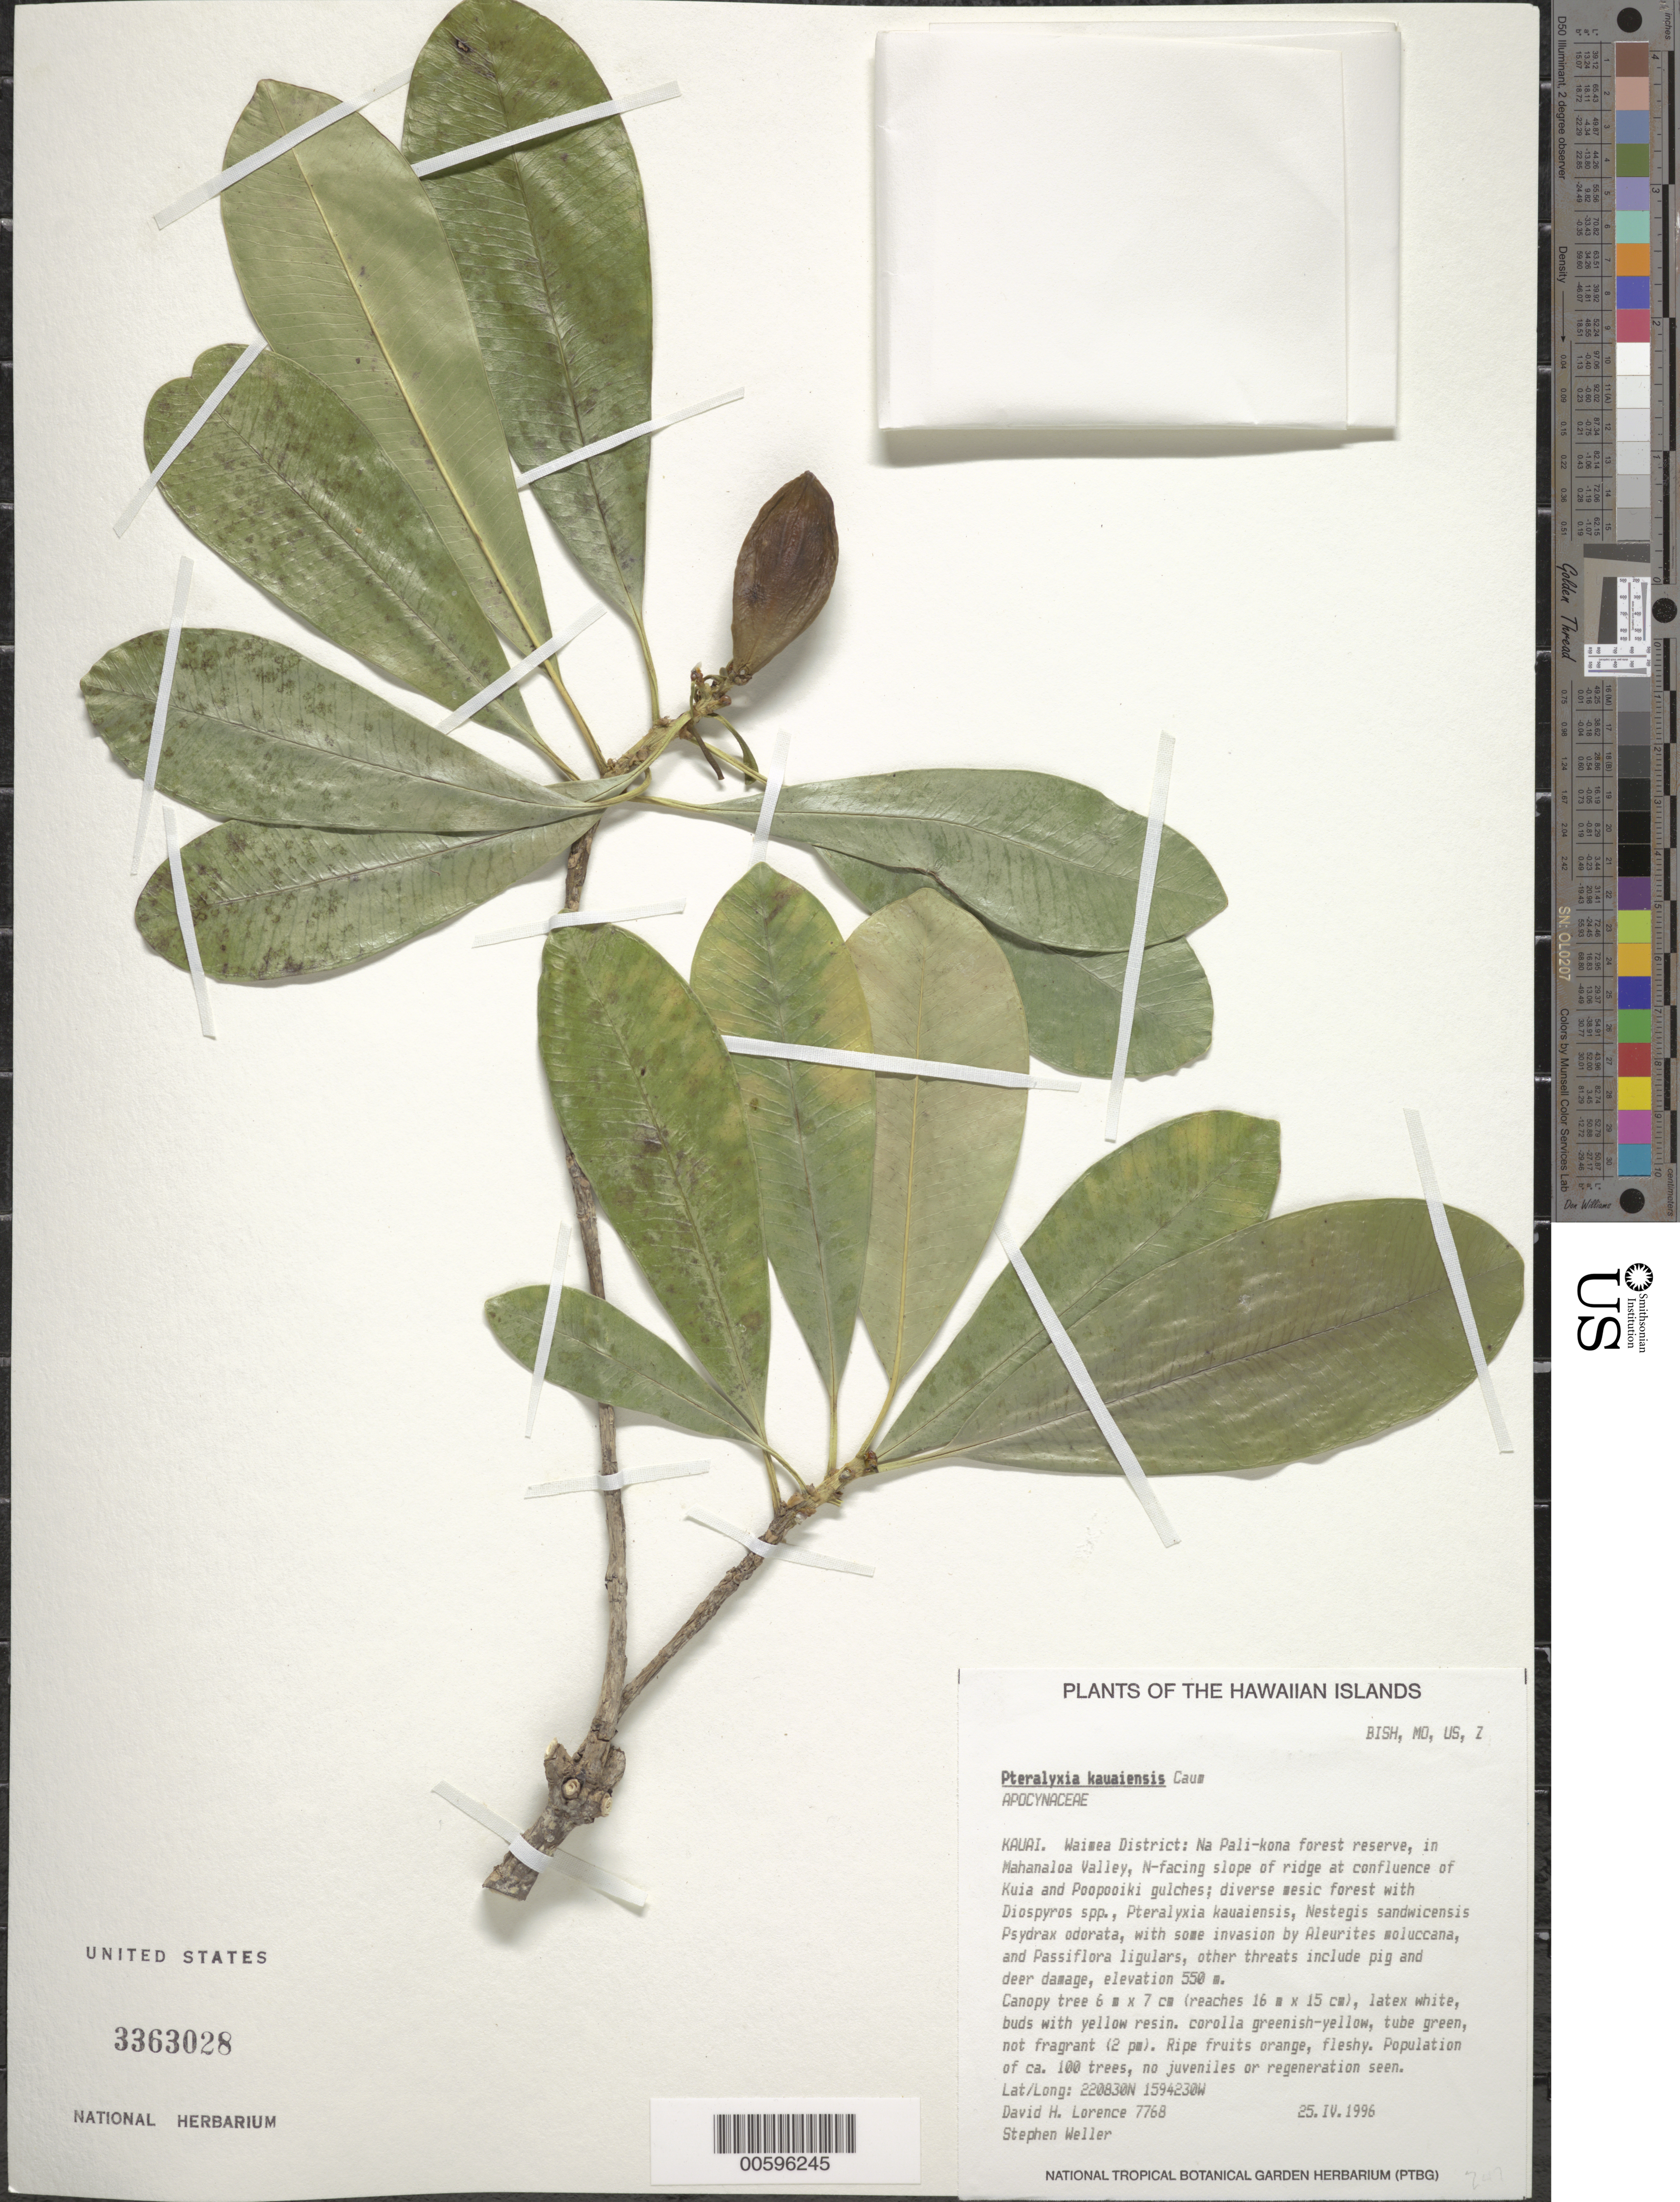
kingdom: Plantae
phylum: Tracheophyta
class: Magnoliopsida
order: Gentianales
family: Apocynaceae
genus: Pteralyxia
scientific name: Pteralyxia kauaiensis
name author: Caum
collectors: D. Lorence & S. G. Weller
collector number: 7768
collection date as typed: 25 Apr 1996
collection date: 1996-04-25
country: United States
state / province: Hawaii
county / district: Kauai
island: Kaua'i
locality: Waimea Dist: Na Pali-kona for res, in Mahanaloa Valley, N-facing slope of ridge at confluence of Kuia and Poopooiki gulches.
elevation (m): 550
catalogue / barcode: US 3363028